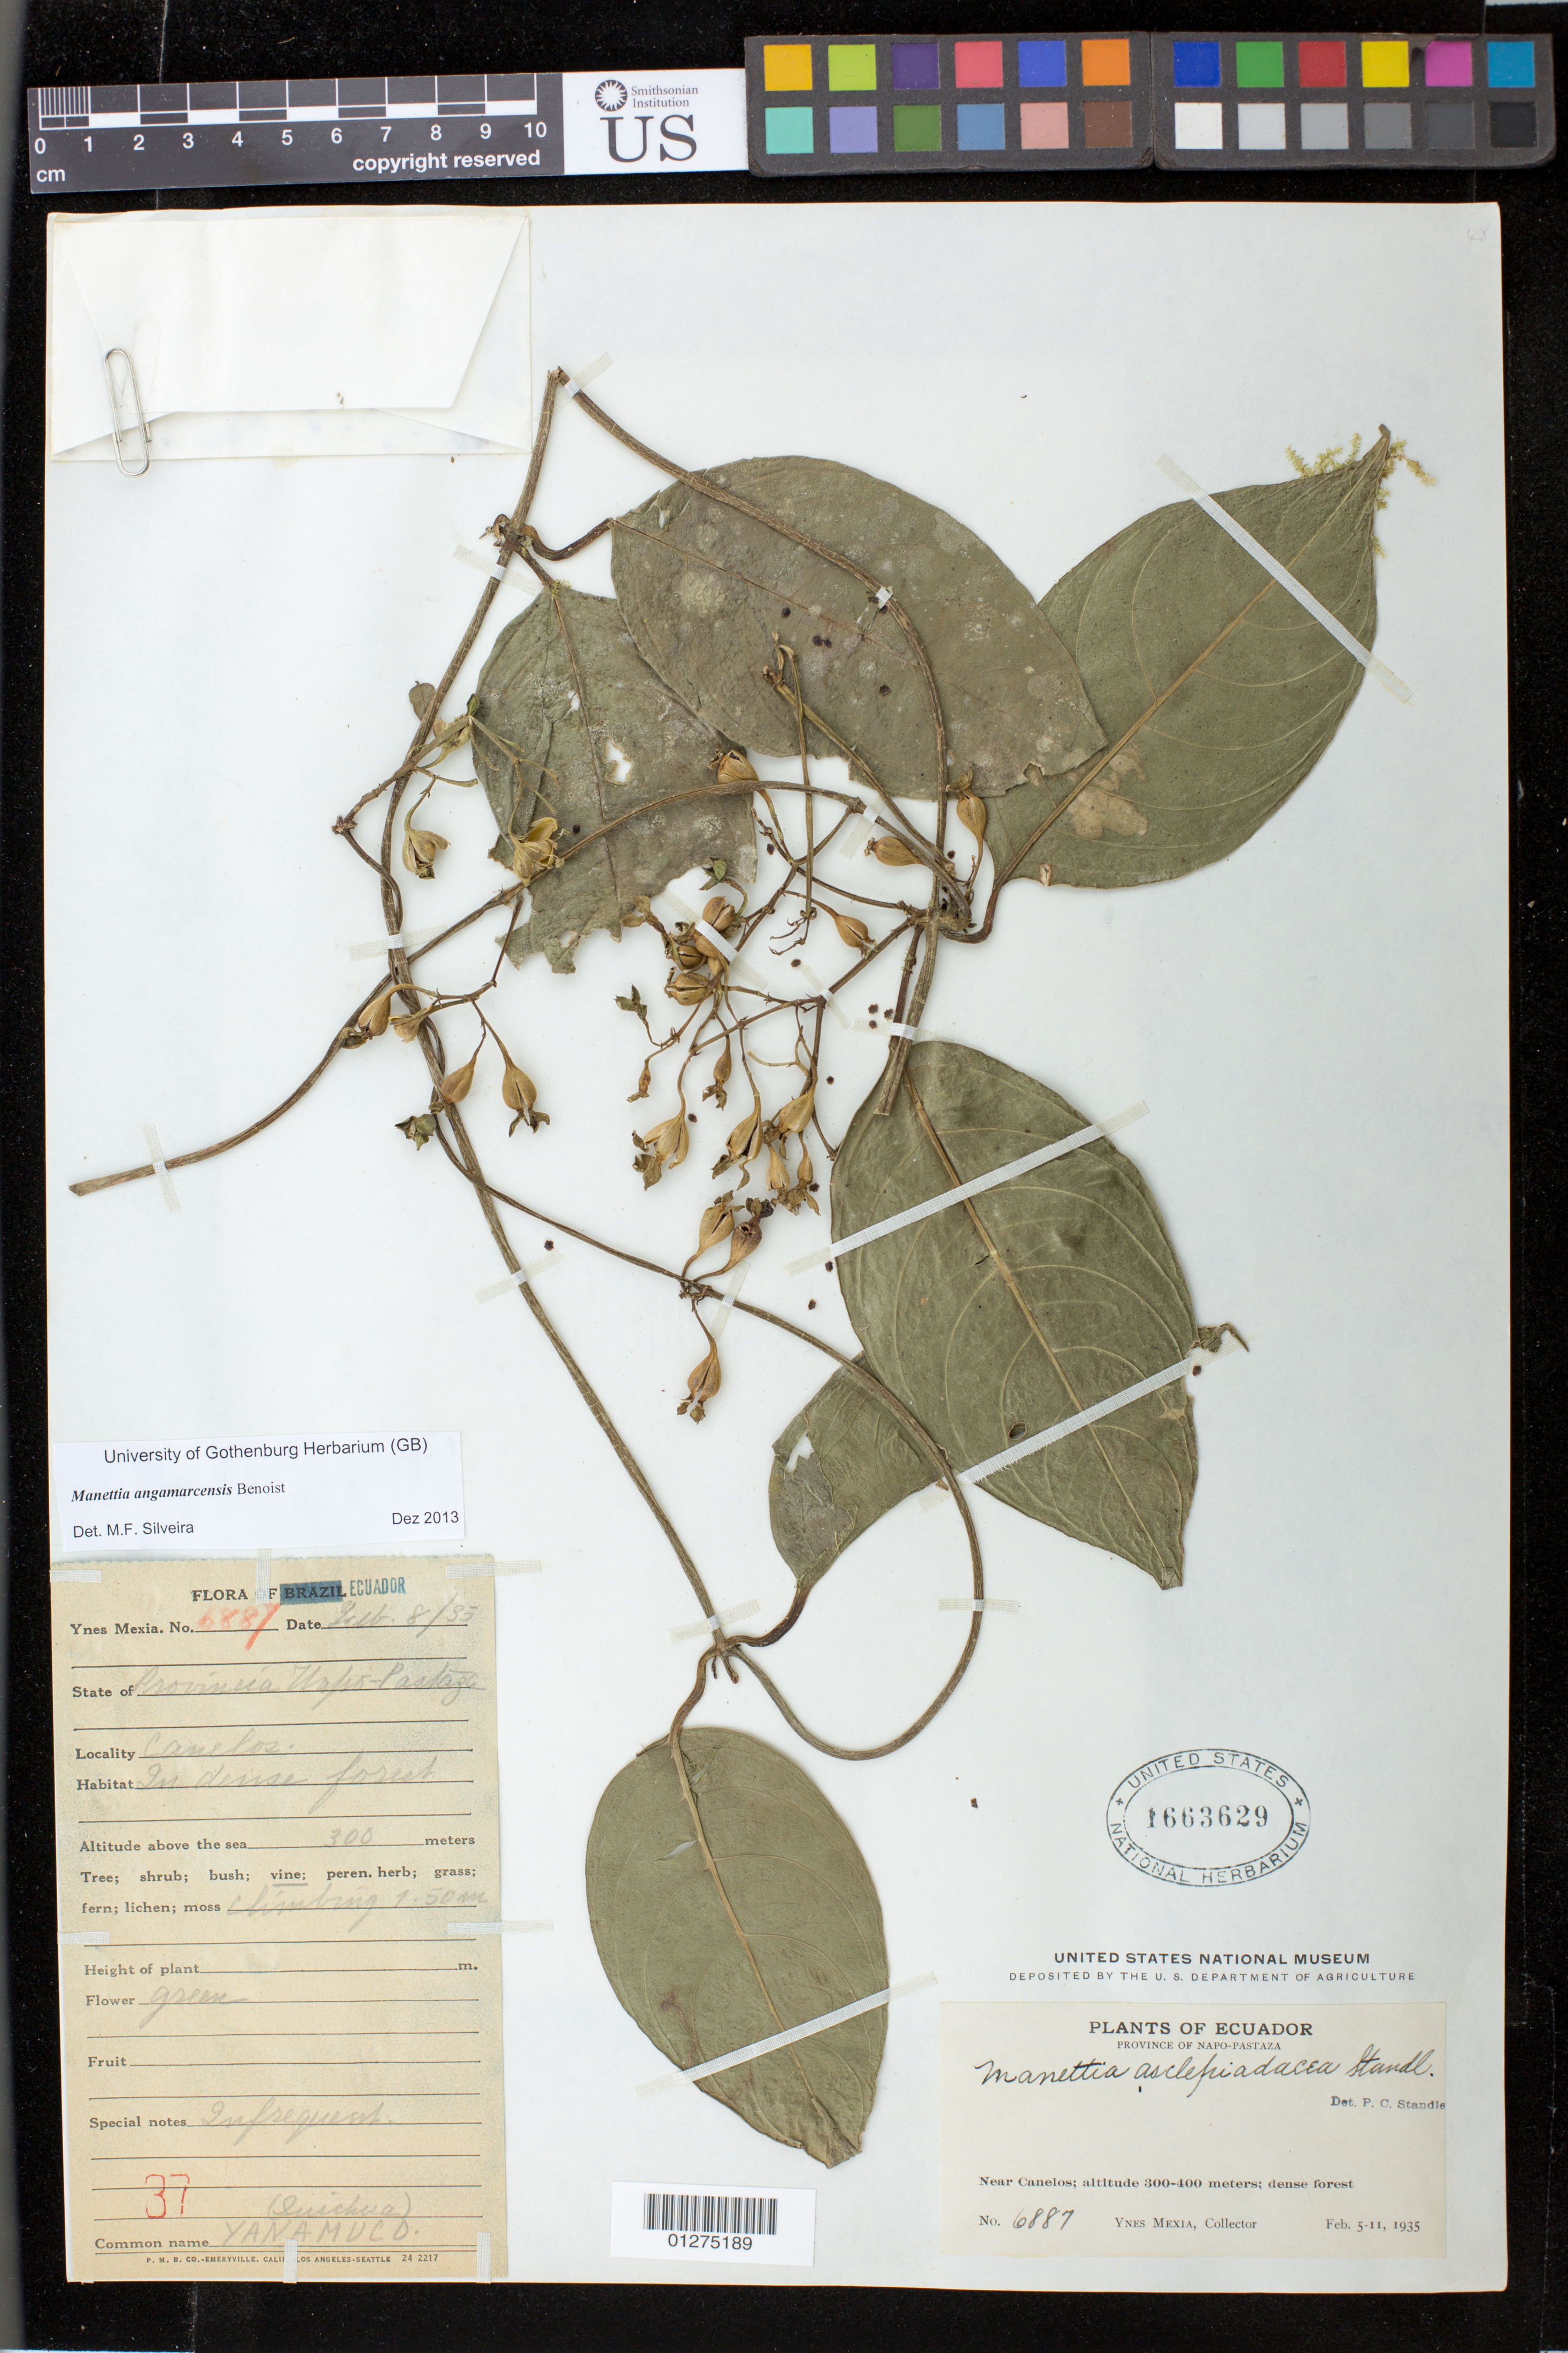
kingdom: Plantae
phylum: Tracheophyta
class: Magnoliopsida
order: Gentianales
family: Rubiaceae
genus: Manettia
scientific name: Manettia angamarcensis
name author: Benoist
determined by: Silveira, M. F.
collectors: Y. Mexia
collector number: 6887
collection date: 1935-02-08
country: Ecuador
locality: Provincia Napo-Pastaza, Canelos.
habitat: in dense forest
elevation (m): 300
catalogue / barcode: US 1663629